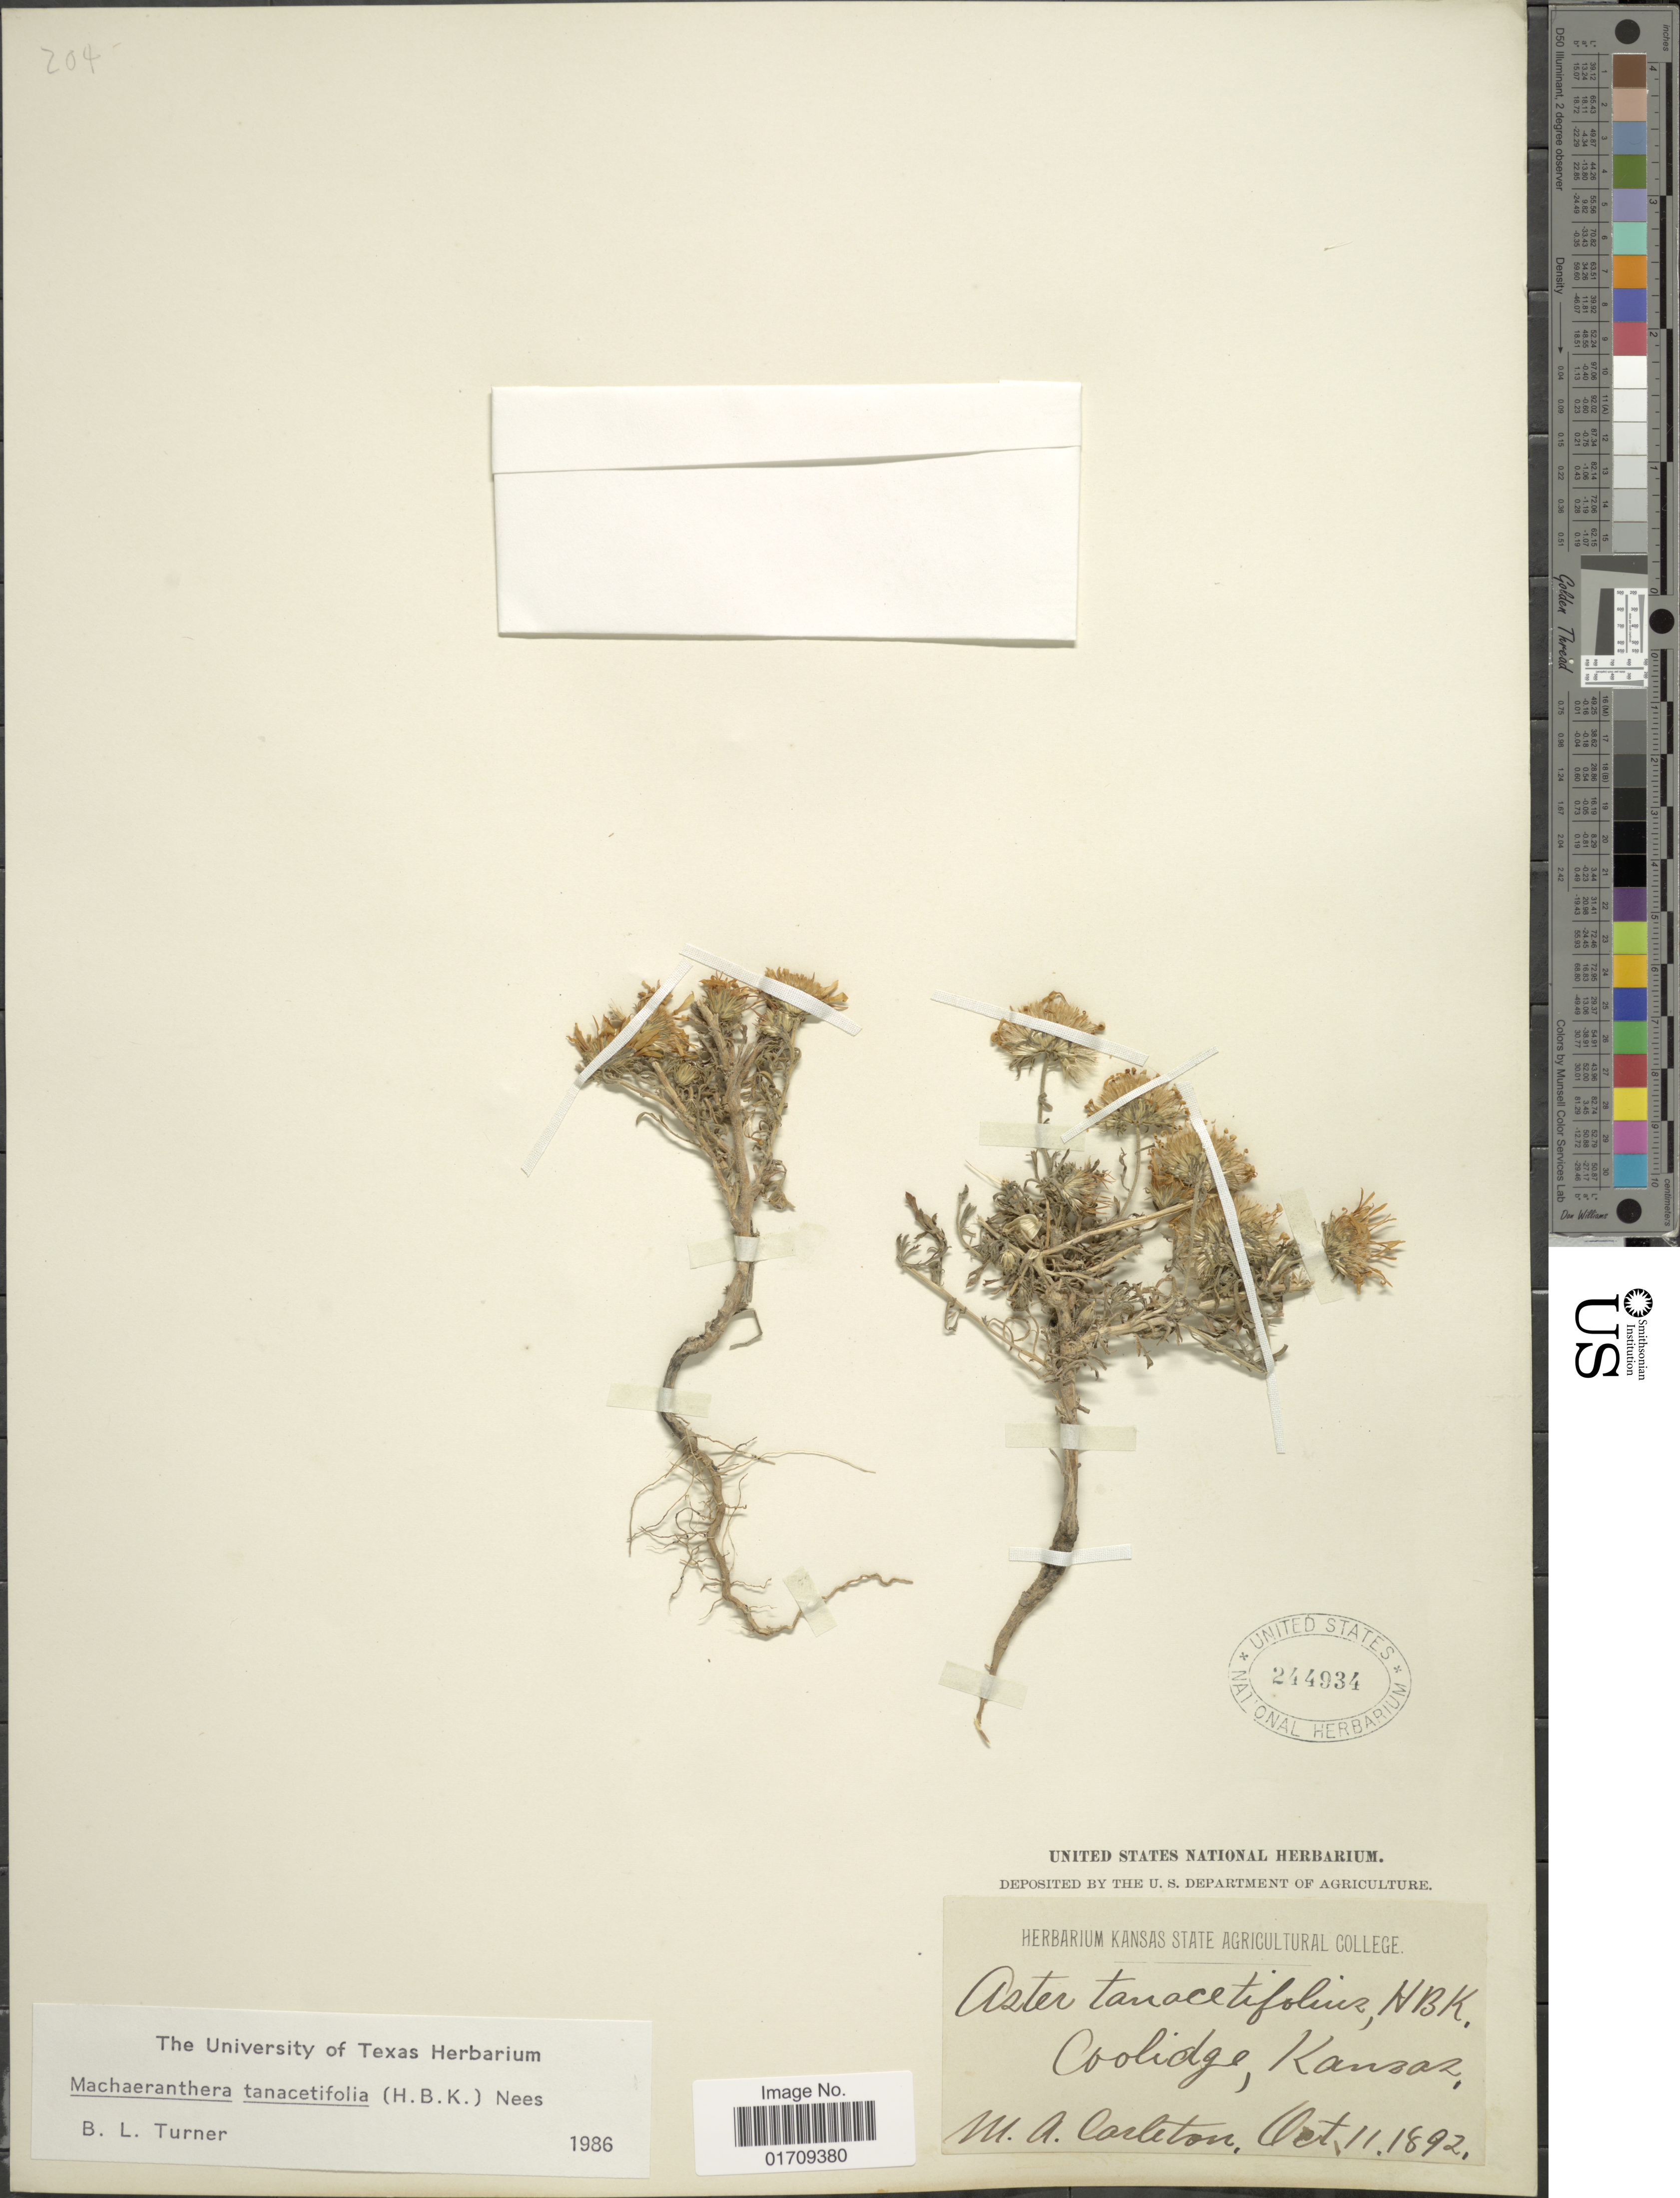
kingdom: Plantae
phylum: Tracheophyta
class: Magnoliopsida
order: Asterales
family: Asteraceae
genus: Machaeranthera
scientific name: Machaeranthera tanacetifolia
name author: (Kunth) Nees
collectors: M. A. Carleton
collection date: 1892-10-11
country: United States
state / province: Kansas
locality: Coolidge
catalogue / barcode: US 244934